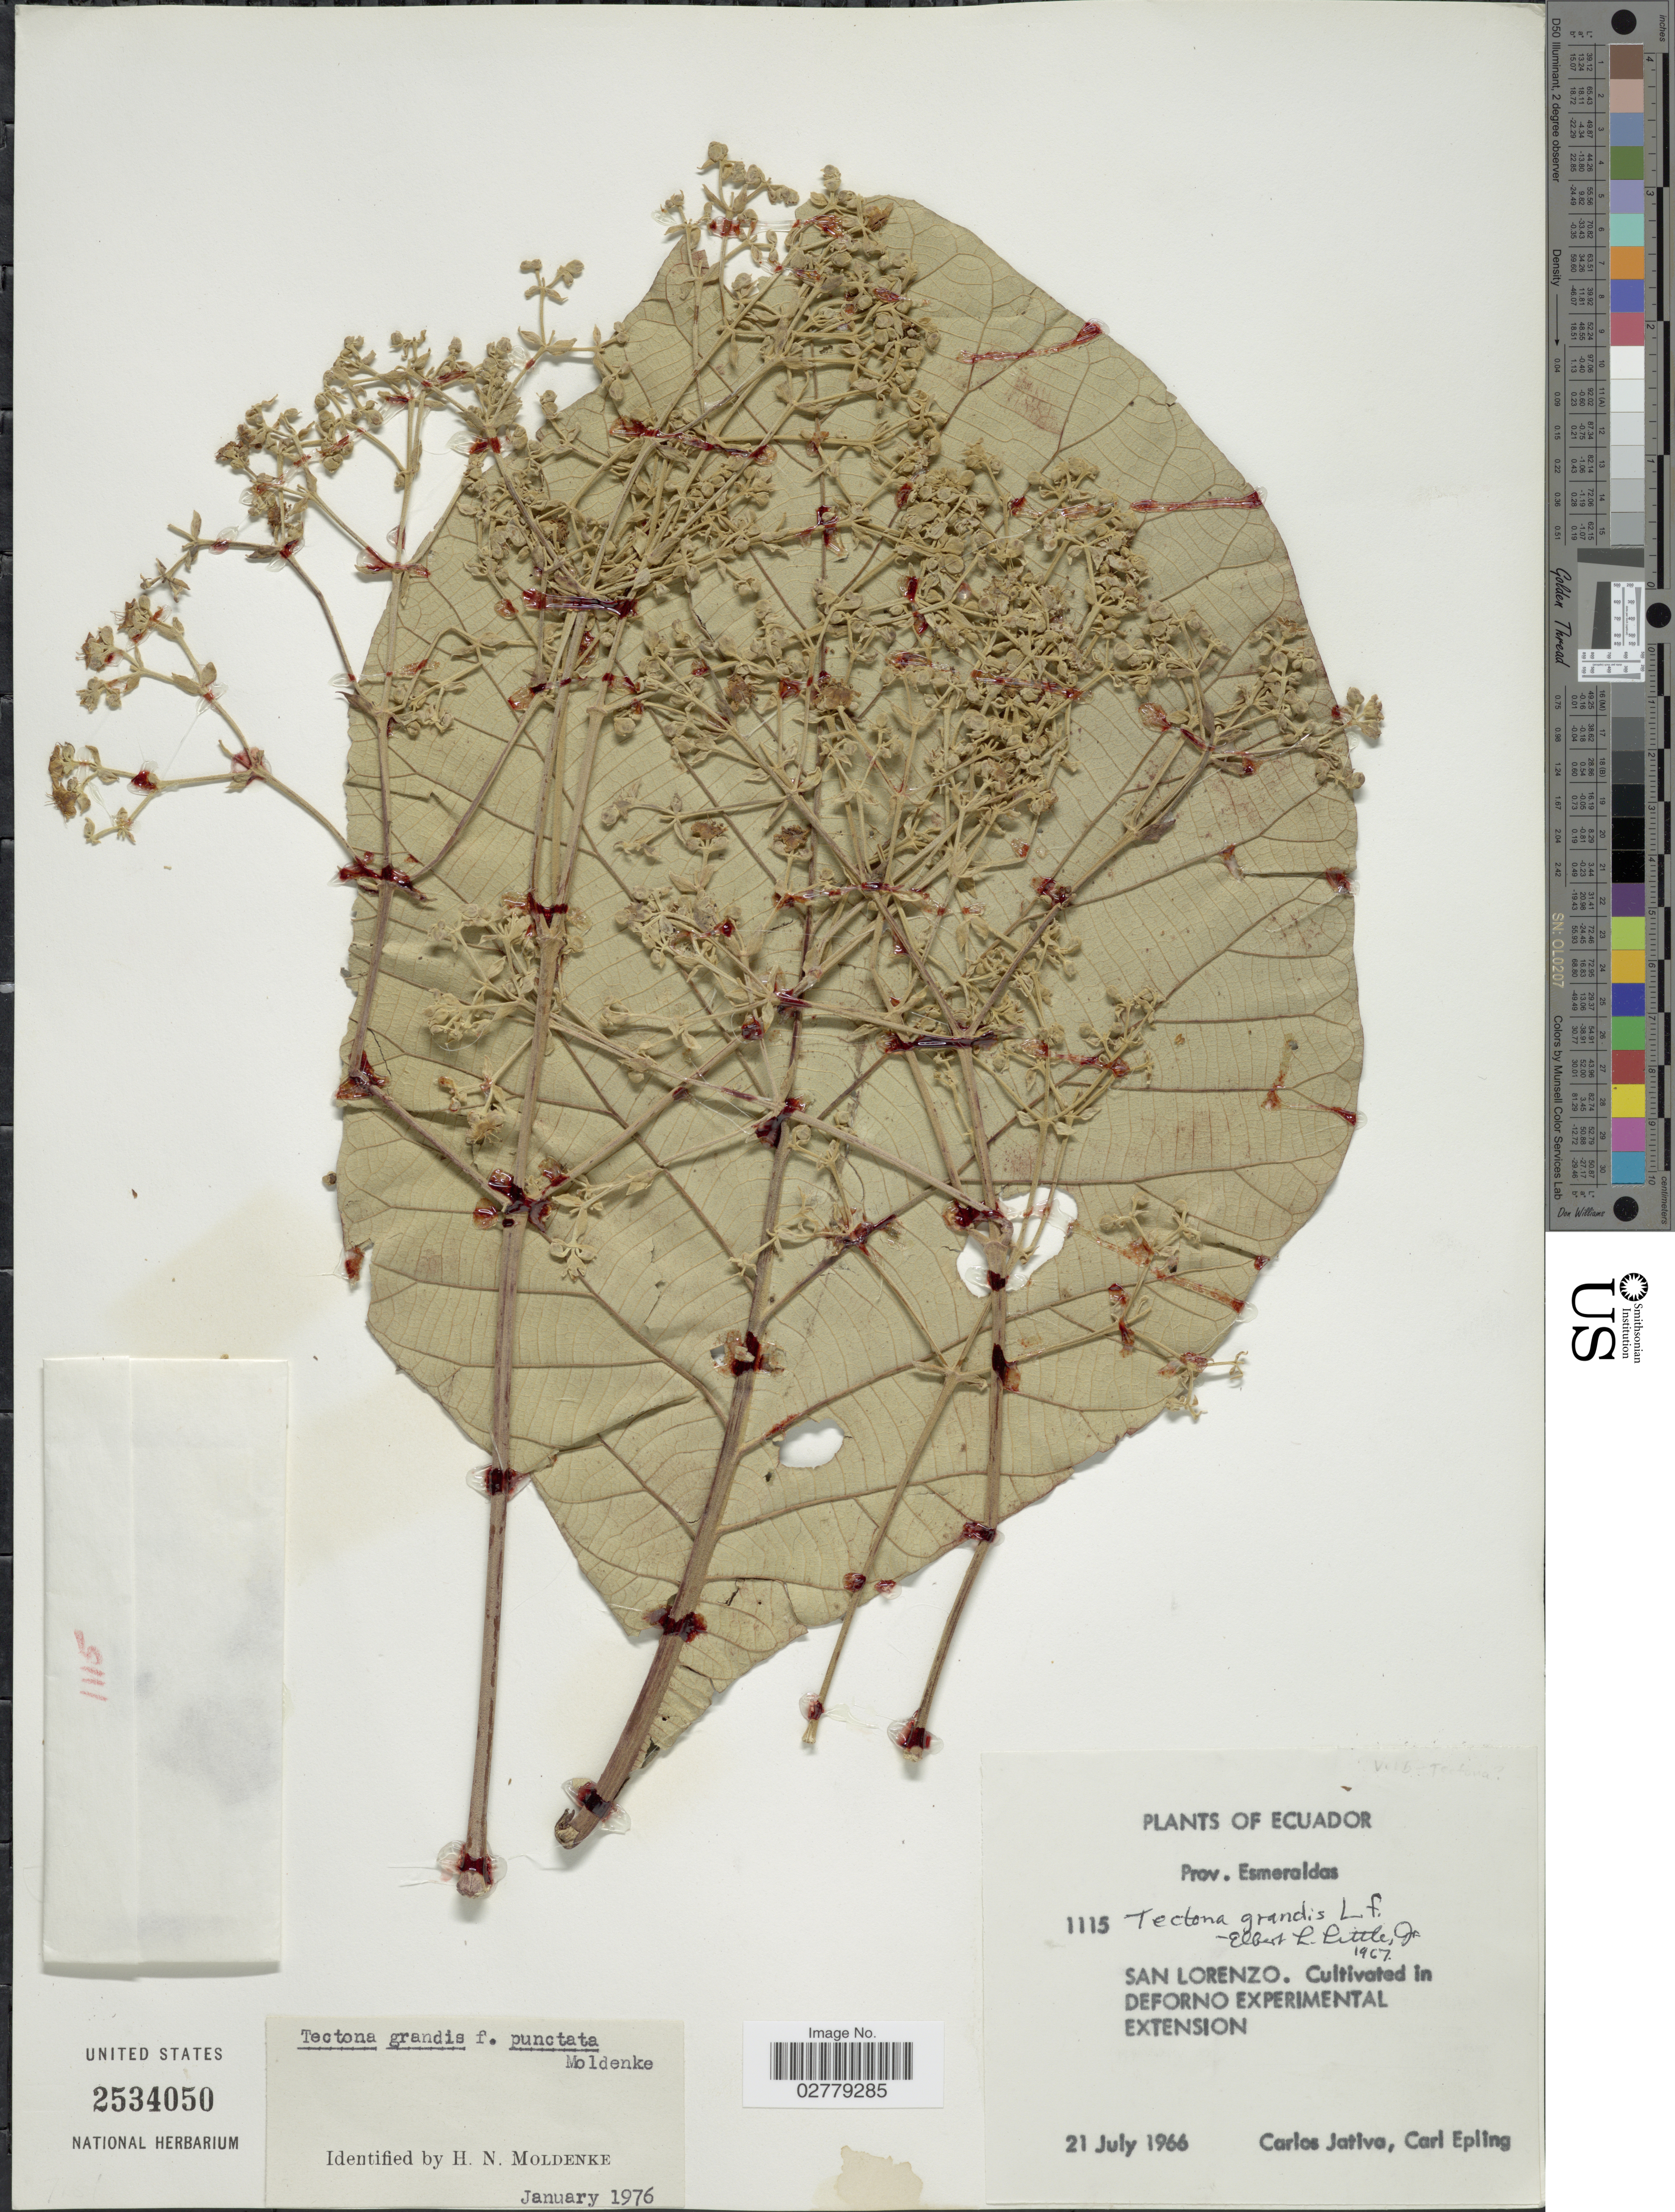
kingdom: Plantae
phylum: Tracheophyta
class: Magnoliopsida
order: Lamiales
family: Lamiaceae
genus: Tectona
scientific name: Tectona grandis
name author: L. f.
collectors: C. D. Játiva & C. C. Epling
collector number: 1115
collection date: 1966-07-21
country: Ecuador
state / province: Esmeraldas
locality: San Lorenzo. Deforno Experimental Extension.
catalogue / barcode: US 2534050